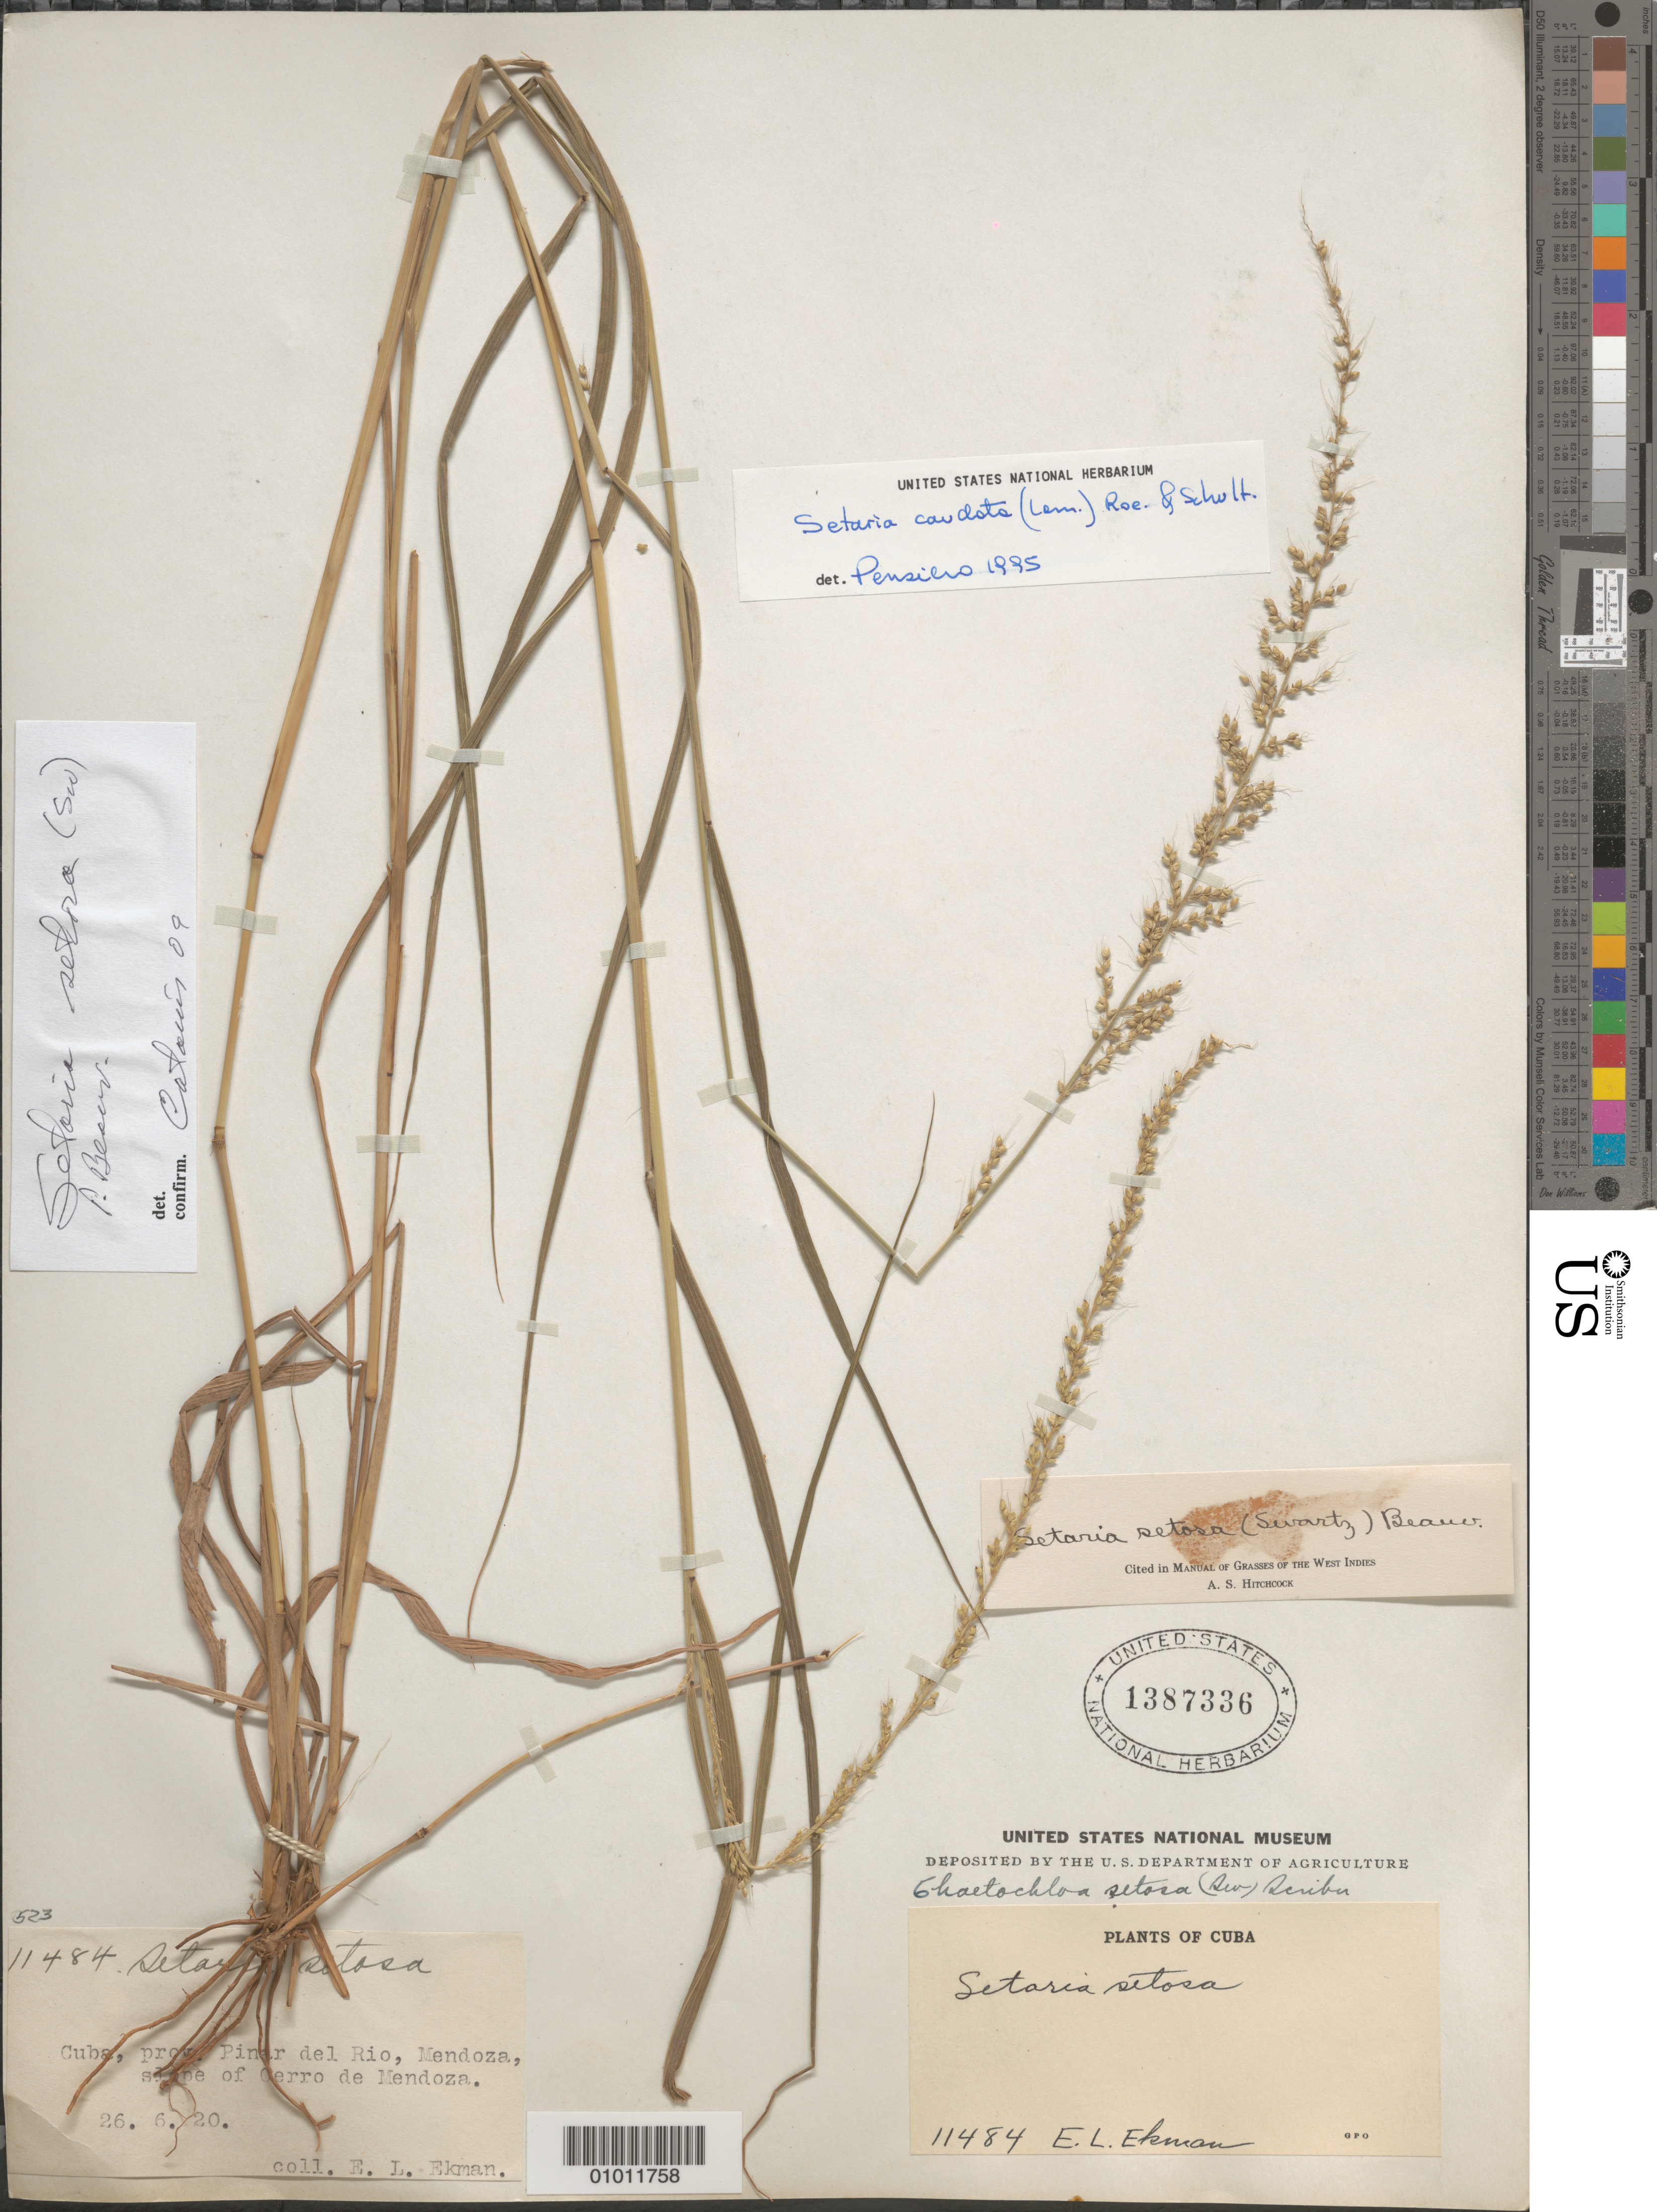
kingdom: Plantae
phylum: Tracheophyta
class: Liliopsida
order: Poales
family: Poaceae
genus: Setaria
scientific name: Setaria setosa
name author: (Sw.) P. Beauv.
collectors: E. L. Ekman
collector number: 11484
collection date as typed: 26 Jun 1920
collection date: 1920-06-26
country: Cuba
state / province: Pinar del Rio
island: Cuba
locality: Mendoza, slope of Cerro de Mendoza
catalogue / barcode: US 1387336